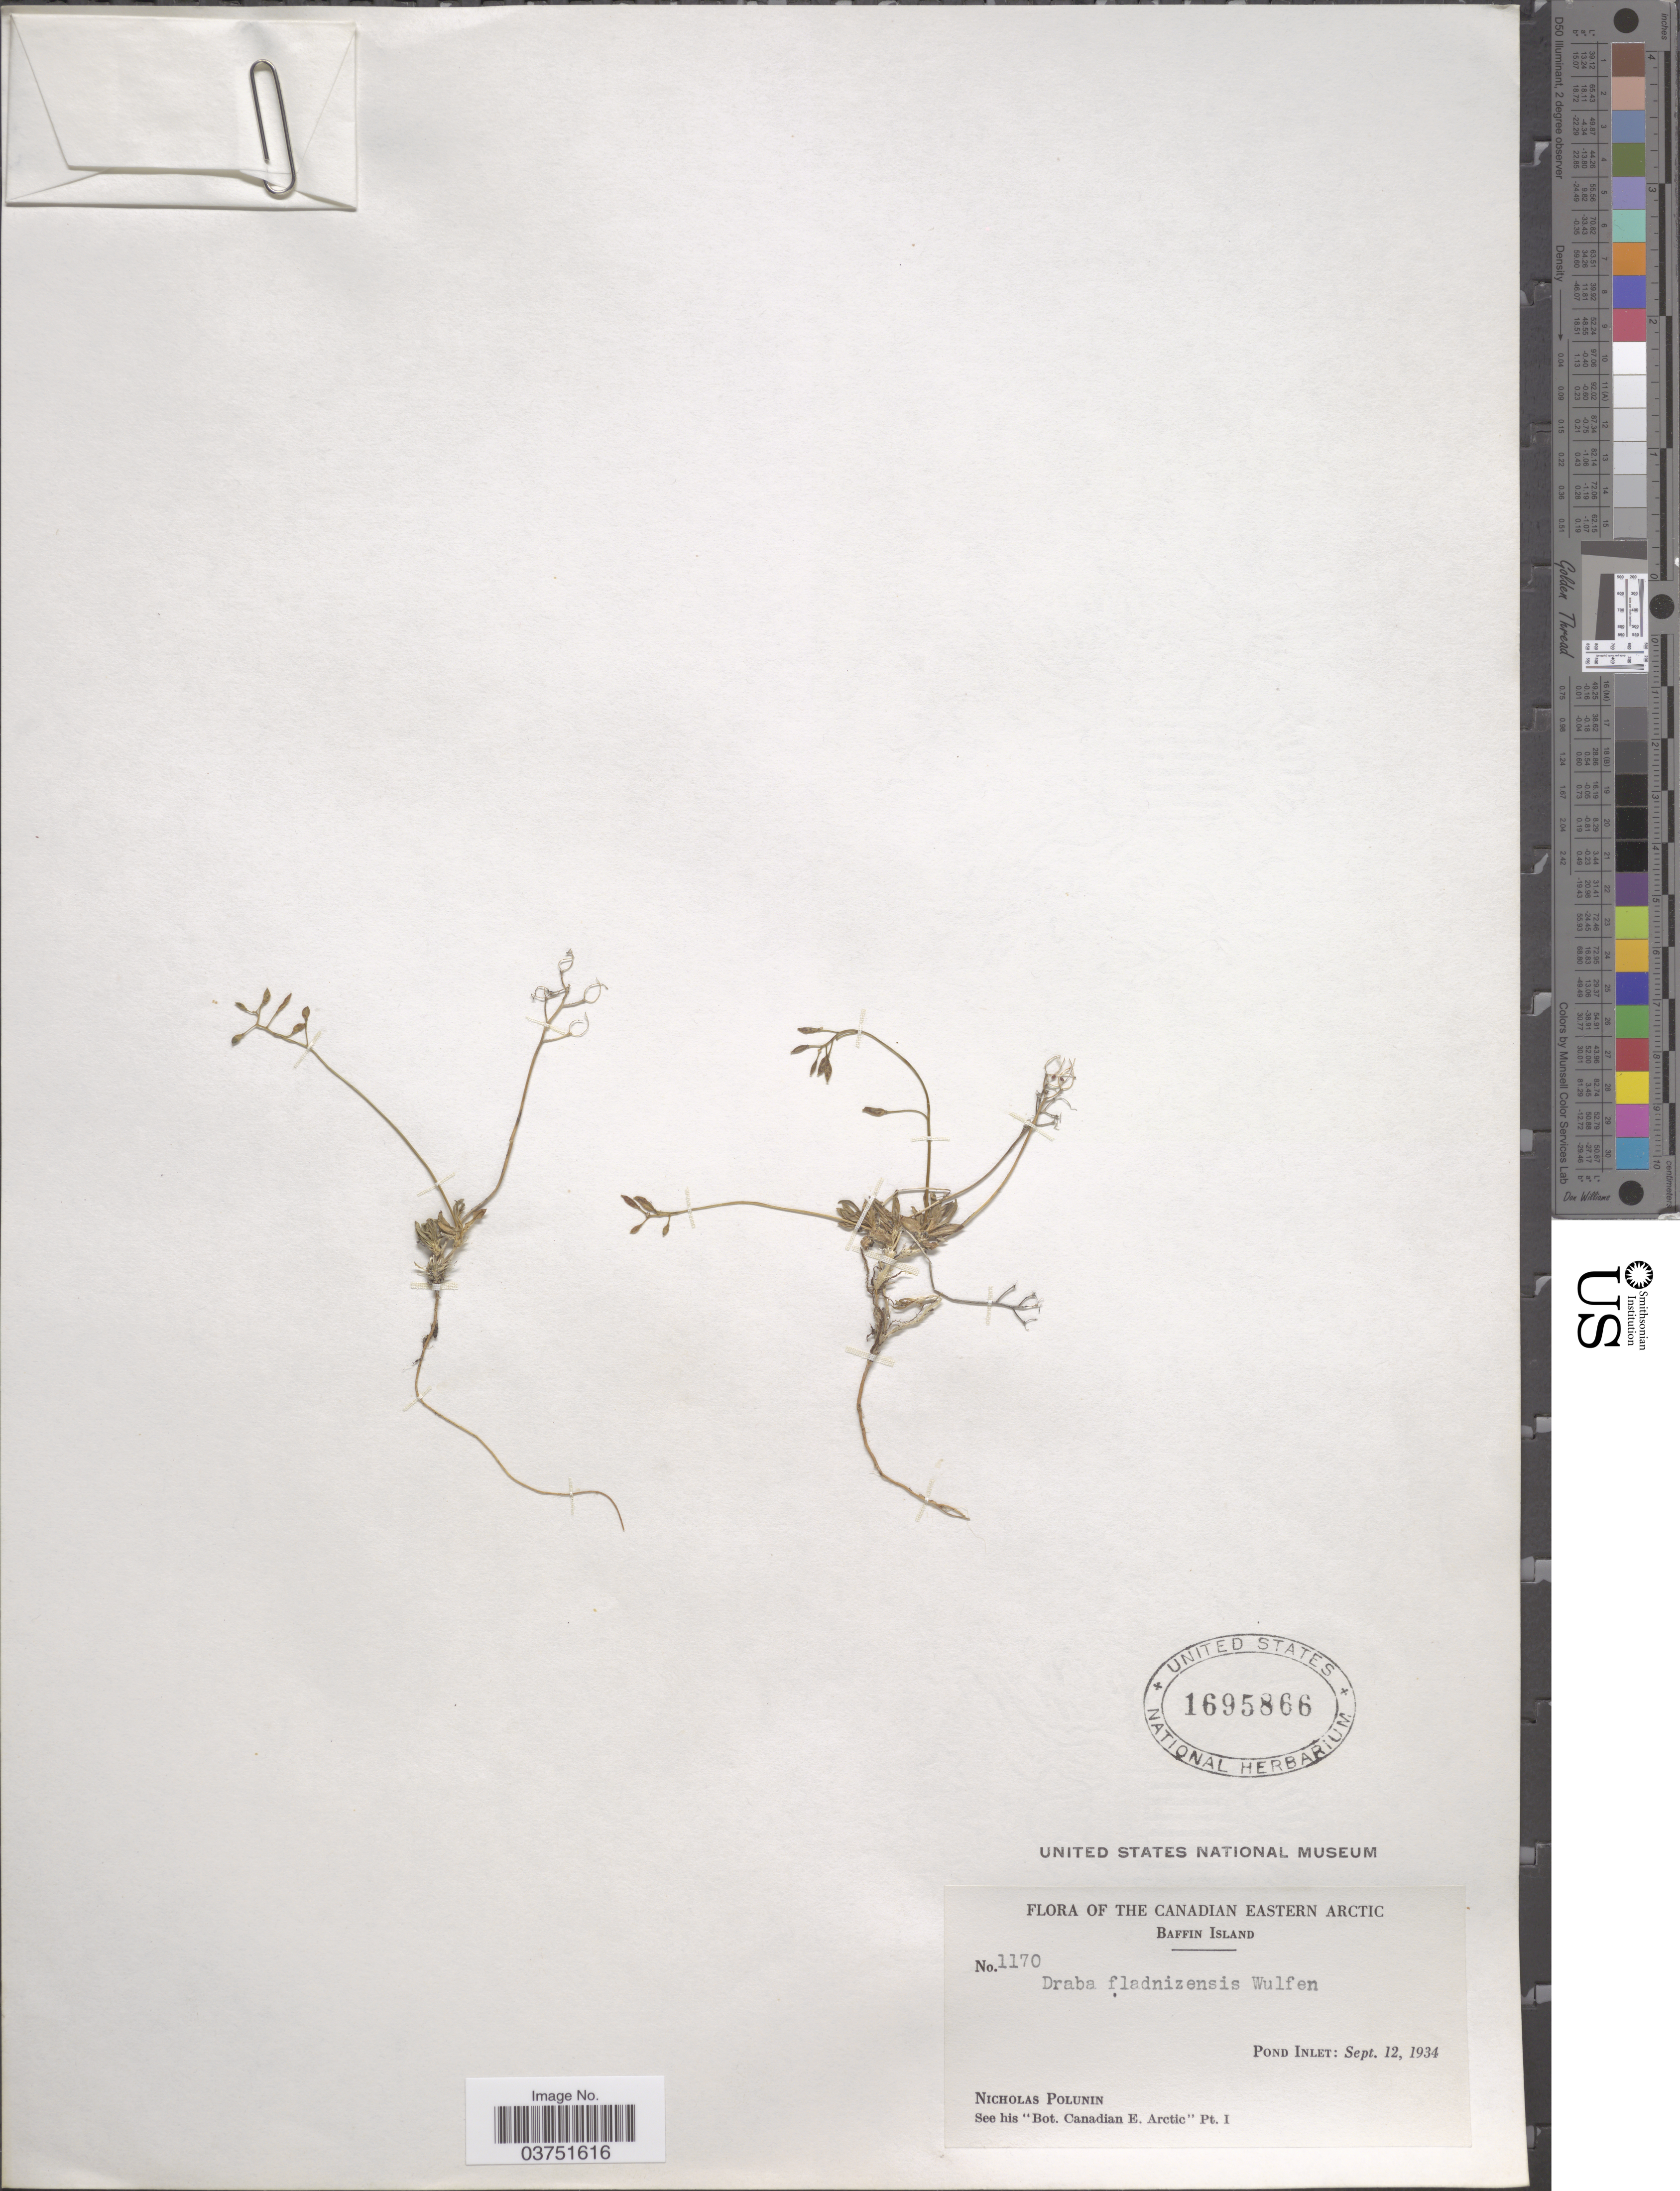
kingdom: Plantae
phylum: Tracheophyta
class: Magnoliopsida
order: Brassicales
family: Brassicaceae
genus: Draba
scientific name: Draba lactea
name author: Adams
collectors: N. V. Polunin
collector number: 1170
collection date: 1934-09-12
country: Canada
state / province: Nunavut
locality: Eastern Arctic. Baffin Island. Pond Inlet.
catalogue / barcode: US 1695866